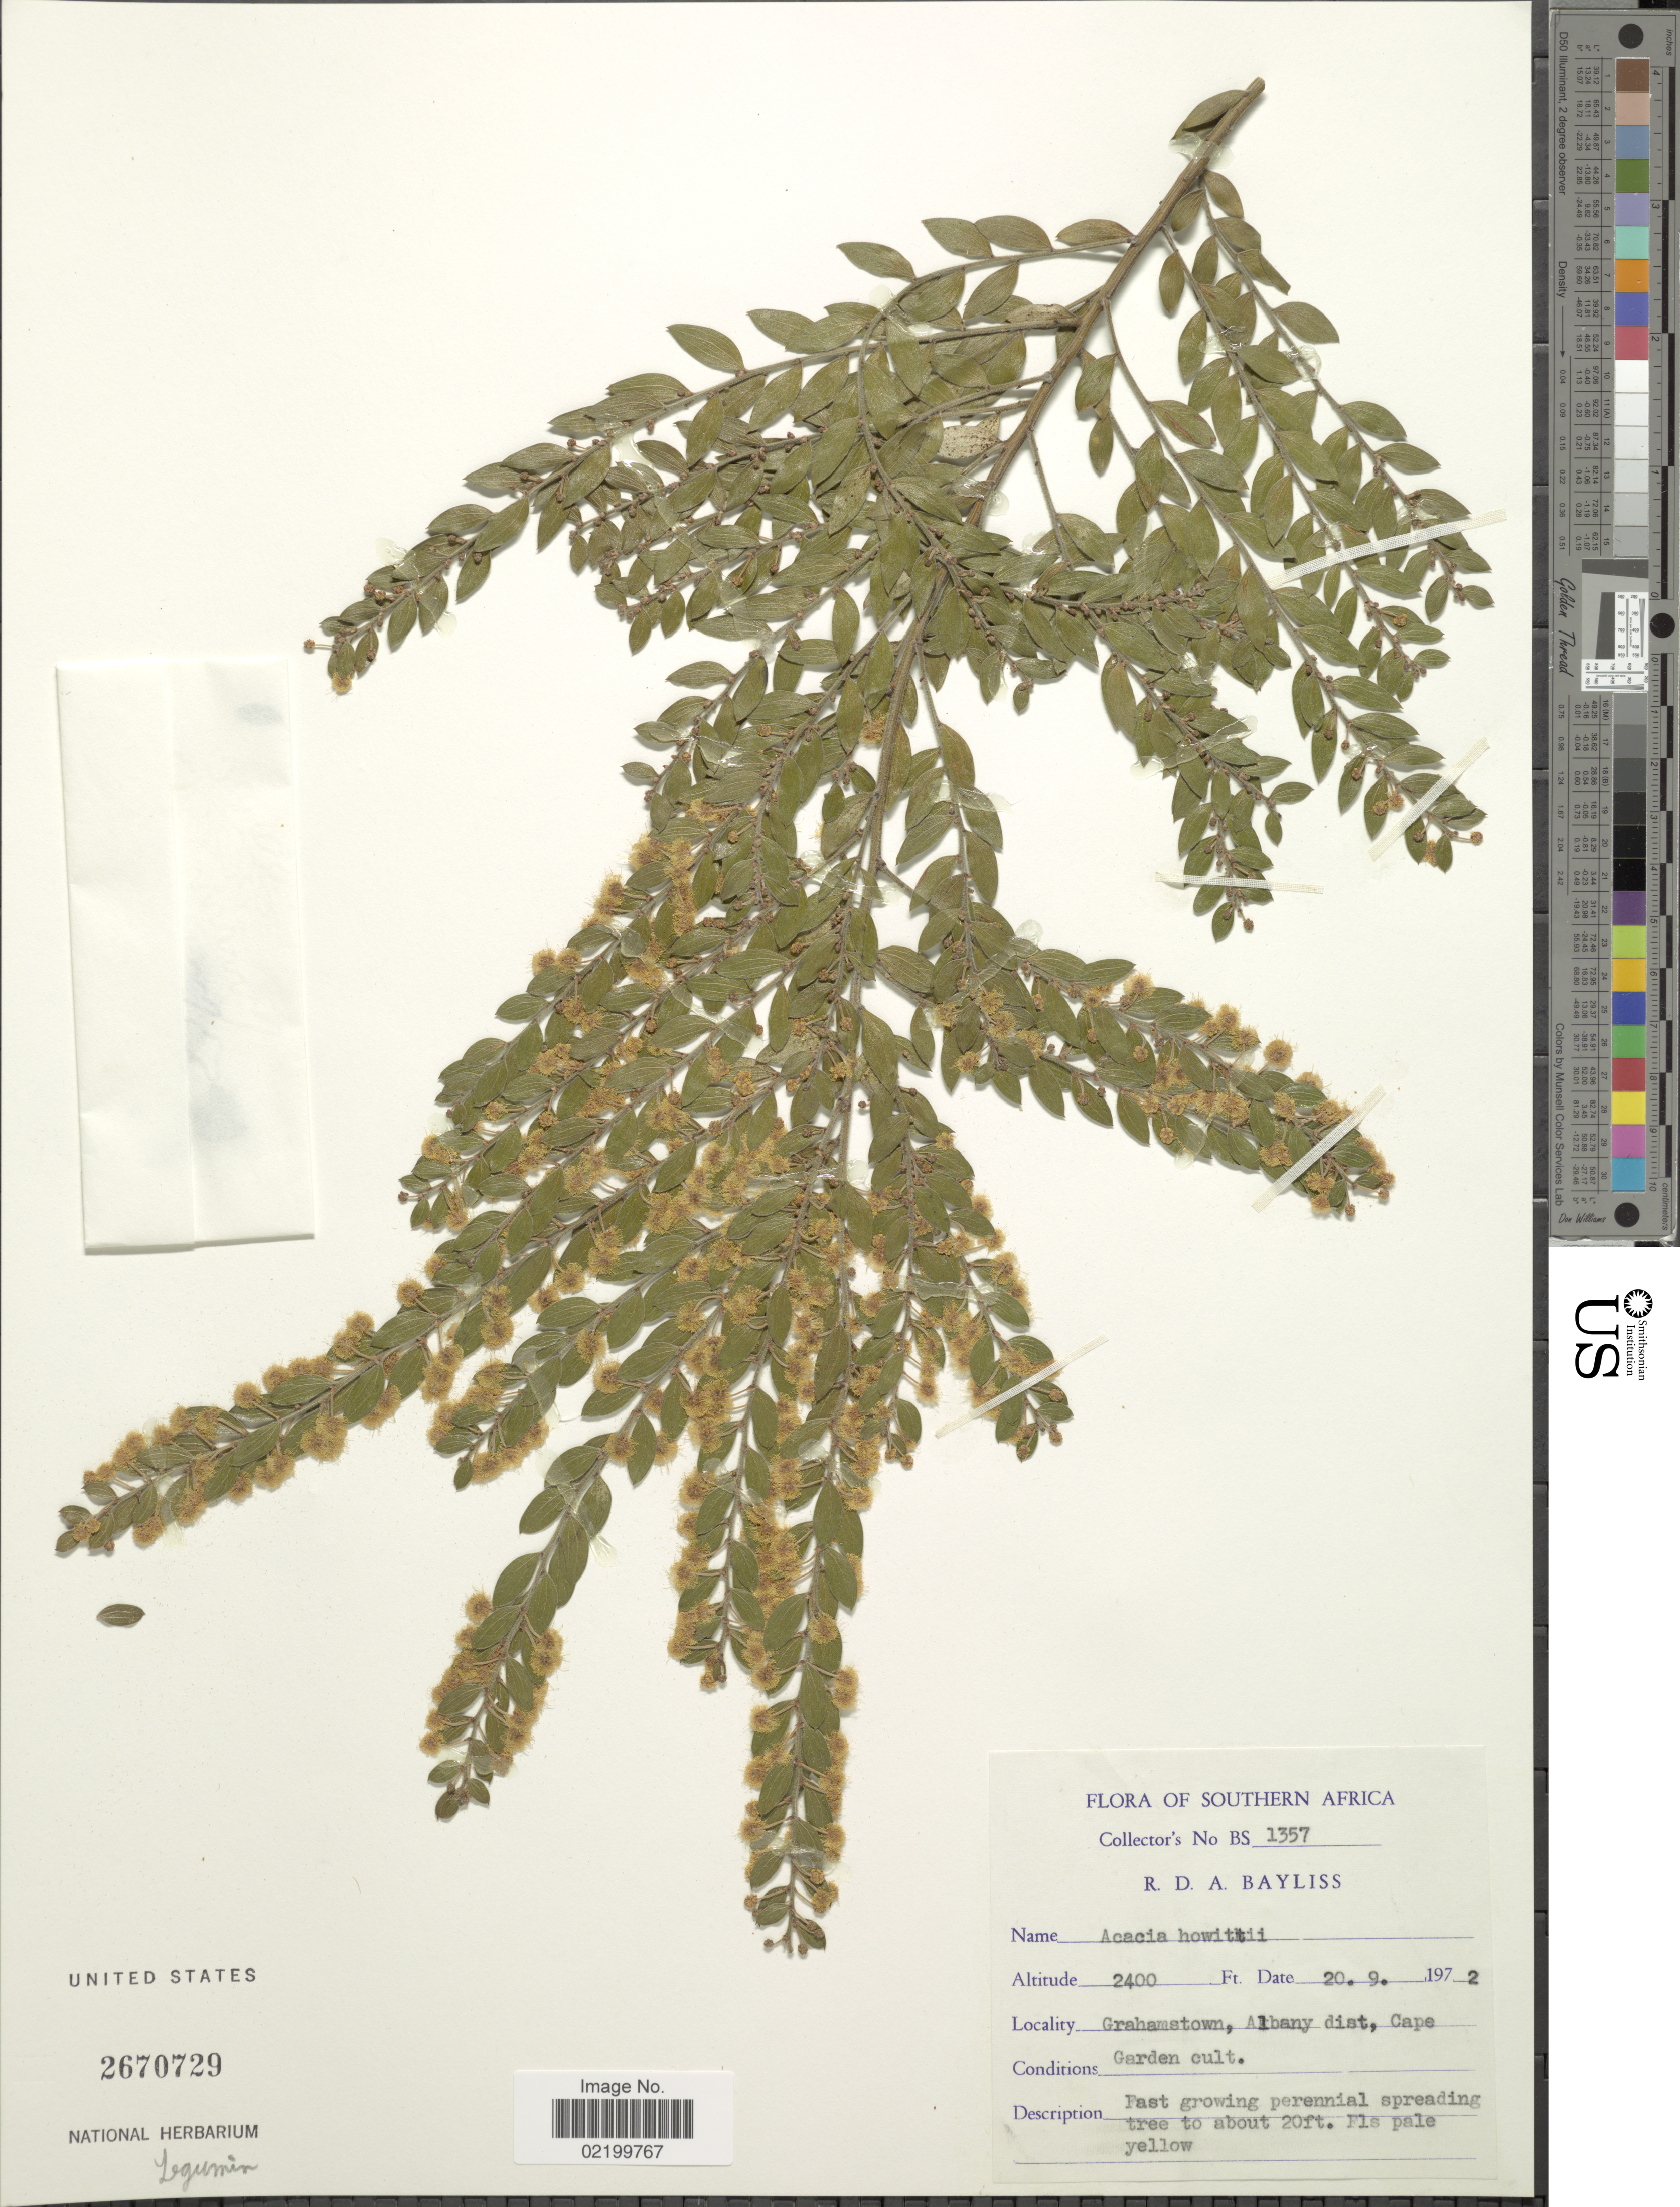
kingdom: Plantae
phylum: Tracheophyta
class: Magnoliopsida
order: Fabales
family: Fabaceae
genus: Acacia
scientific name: Acacia howittii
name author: F. Muell.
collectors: R. Bayliss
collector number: BS 1357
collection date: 1972-09-20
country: South Africa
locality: Southern Africa. Grahamstown, Albany dist, Cape.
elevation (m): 732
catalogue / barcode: US 2670729